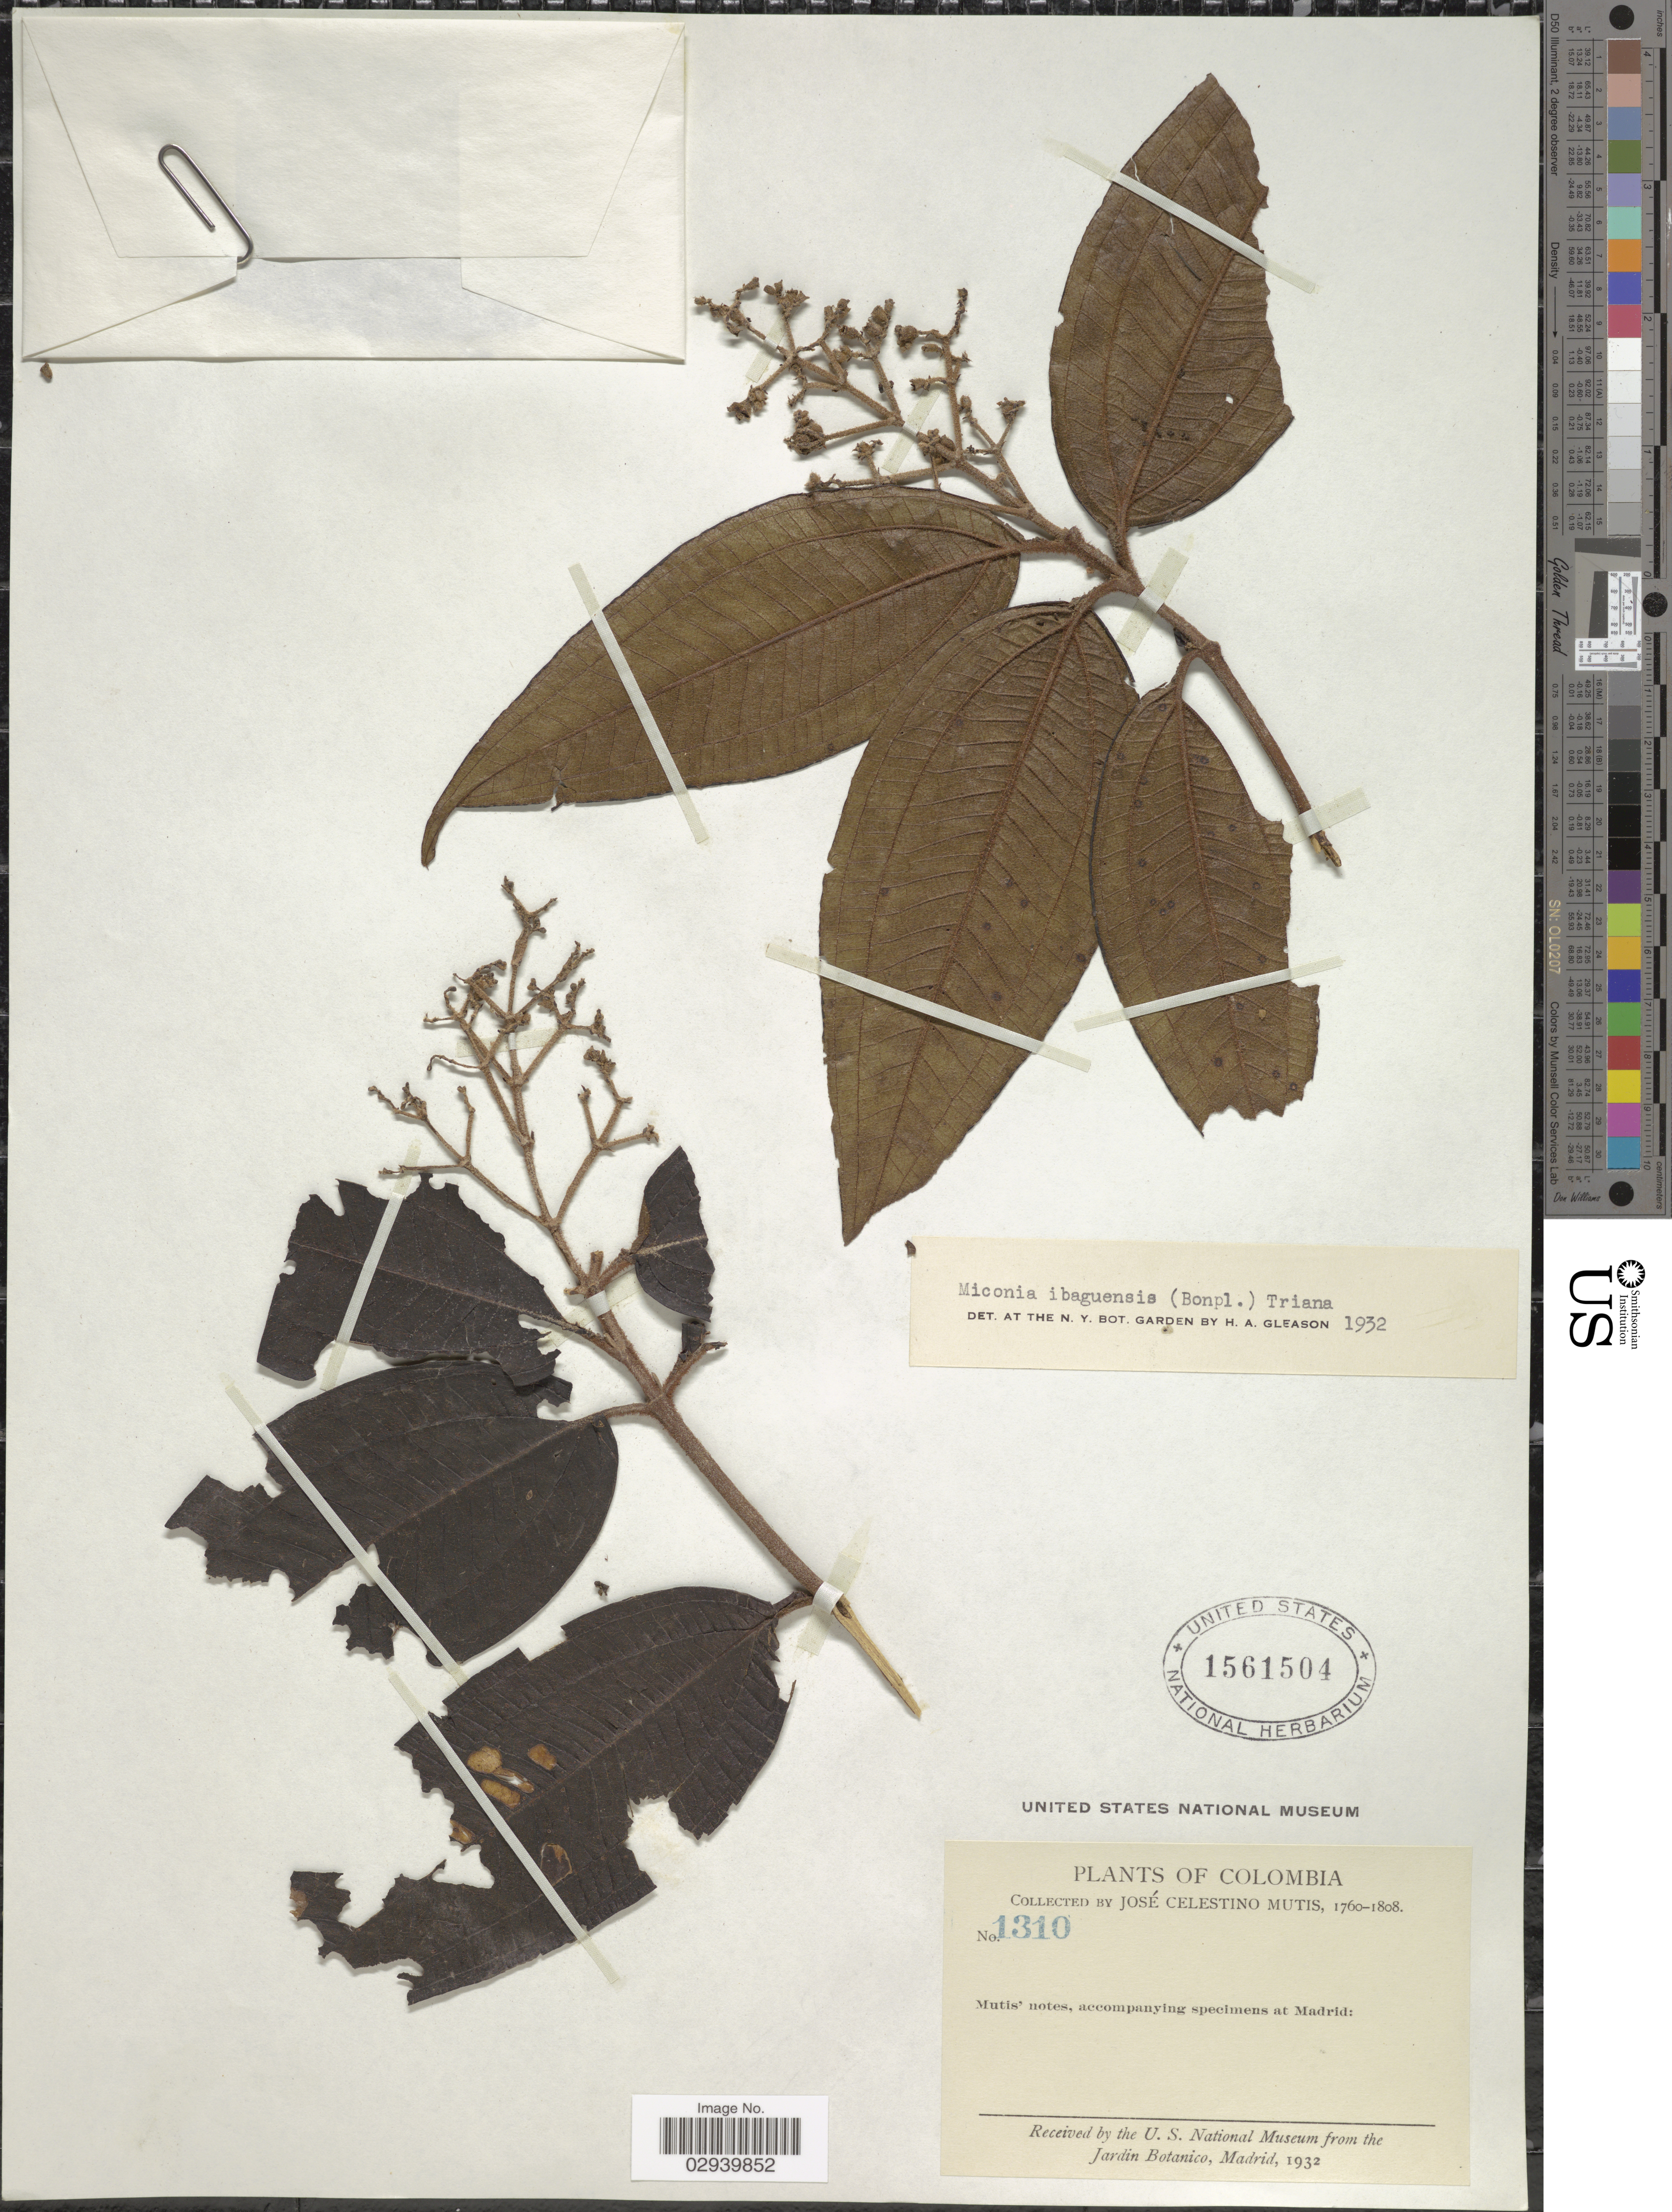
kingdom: Plantae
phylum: Tracheophyta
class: Magnoliopsida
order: Myrtales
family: Melastomataceae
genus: Miconia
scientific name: Miconia ibaguensis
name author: (Bonpl.) Triana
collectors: J. C. B. Mutis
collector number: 1310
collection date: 1760/1808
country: Colombia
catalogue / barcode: US 1561504